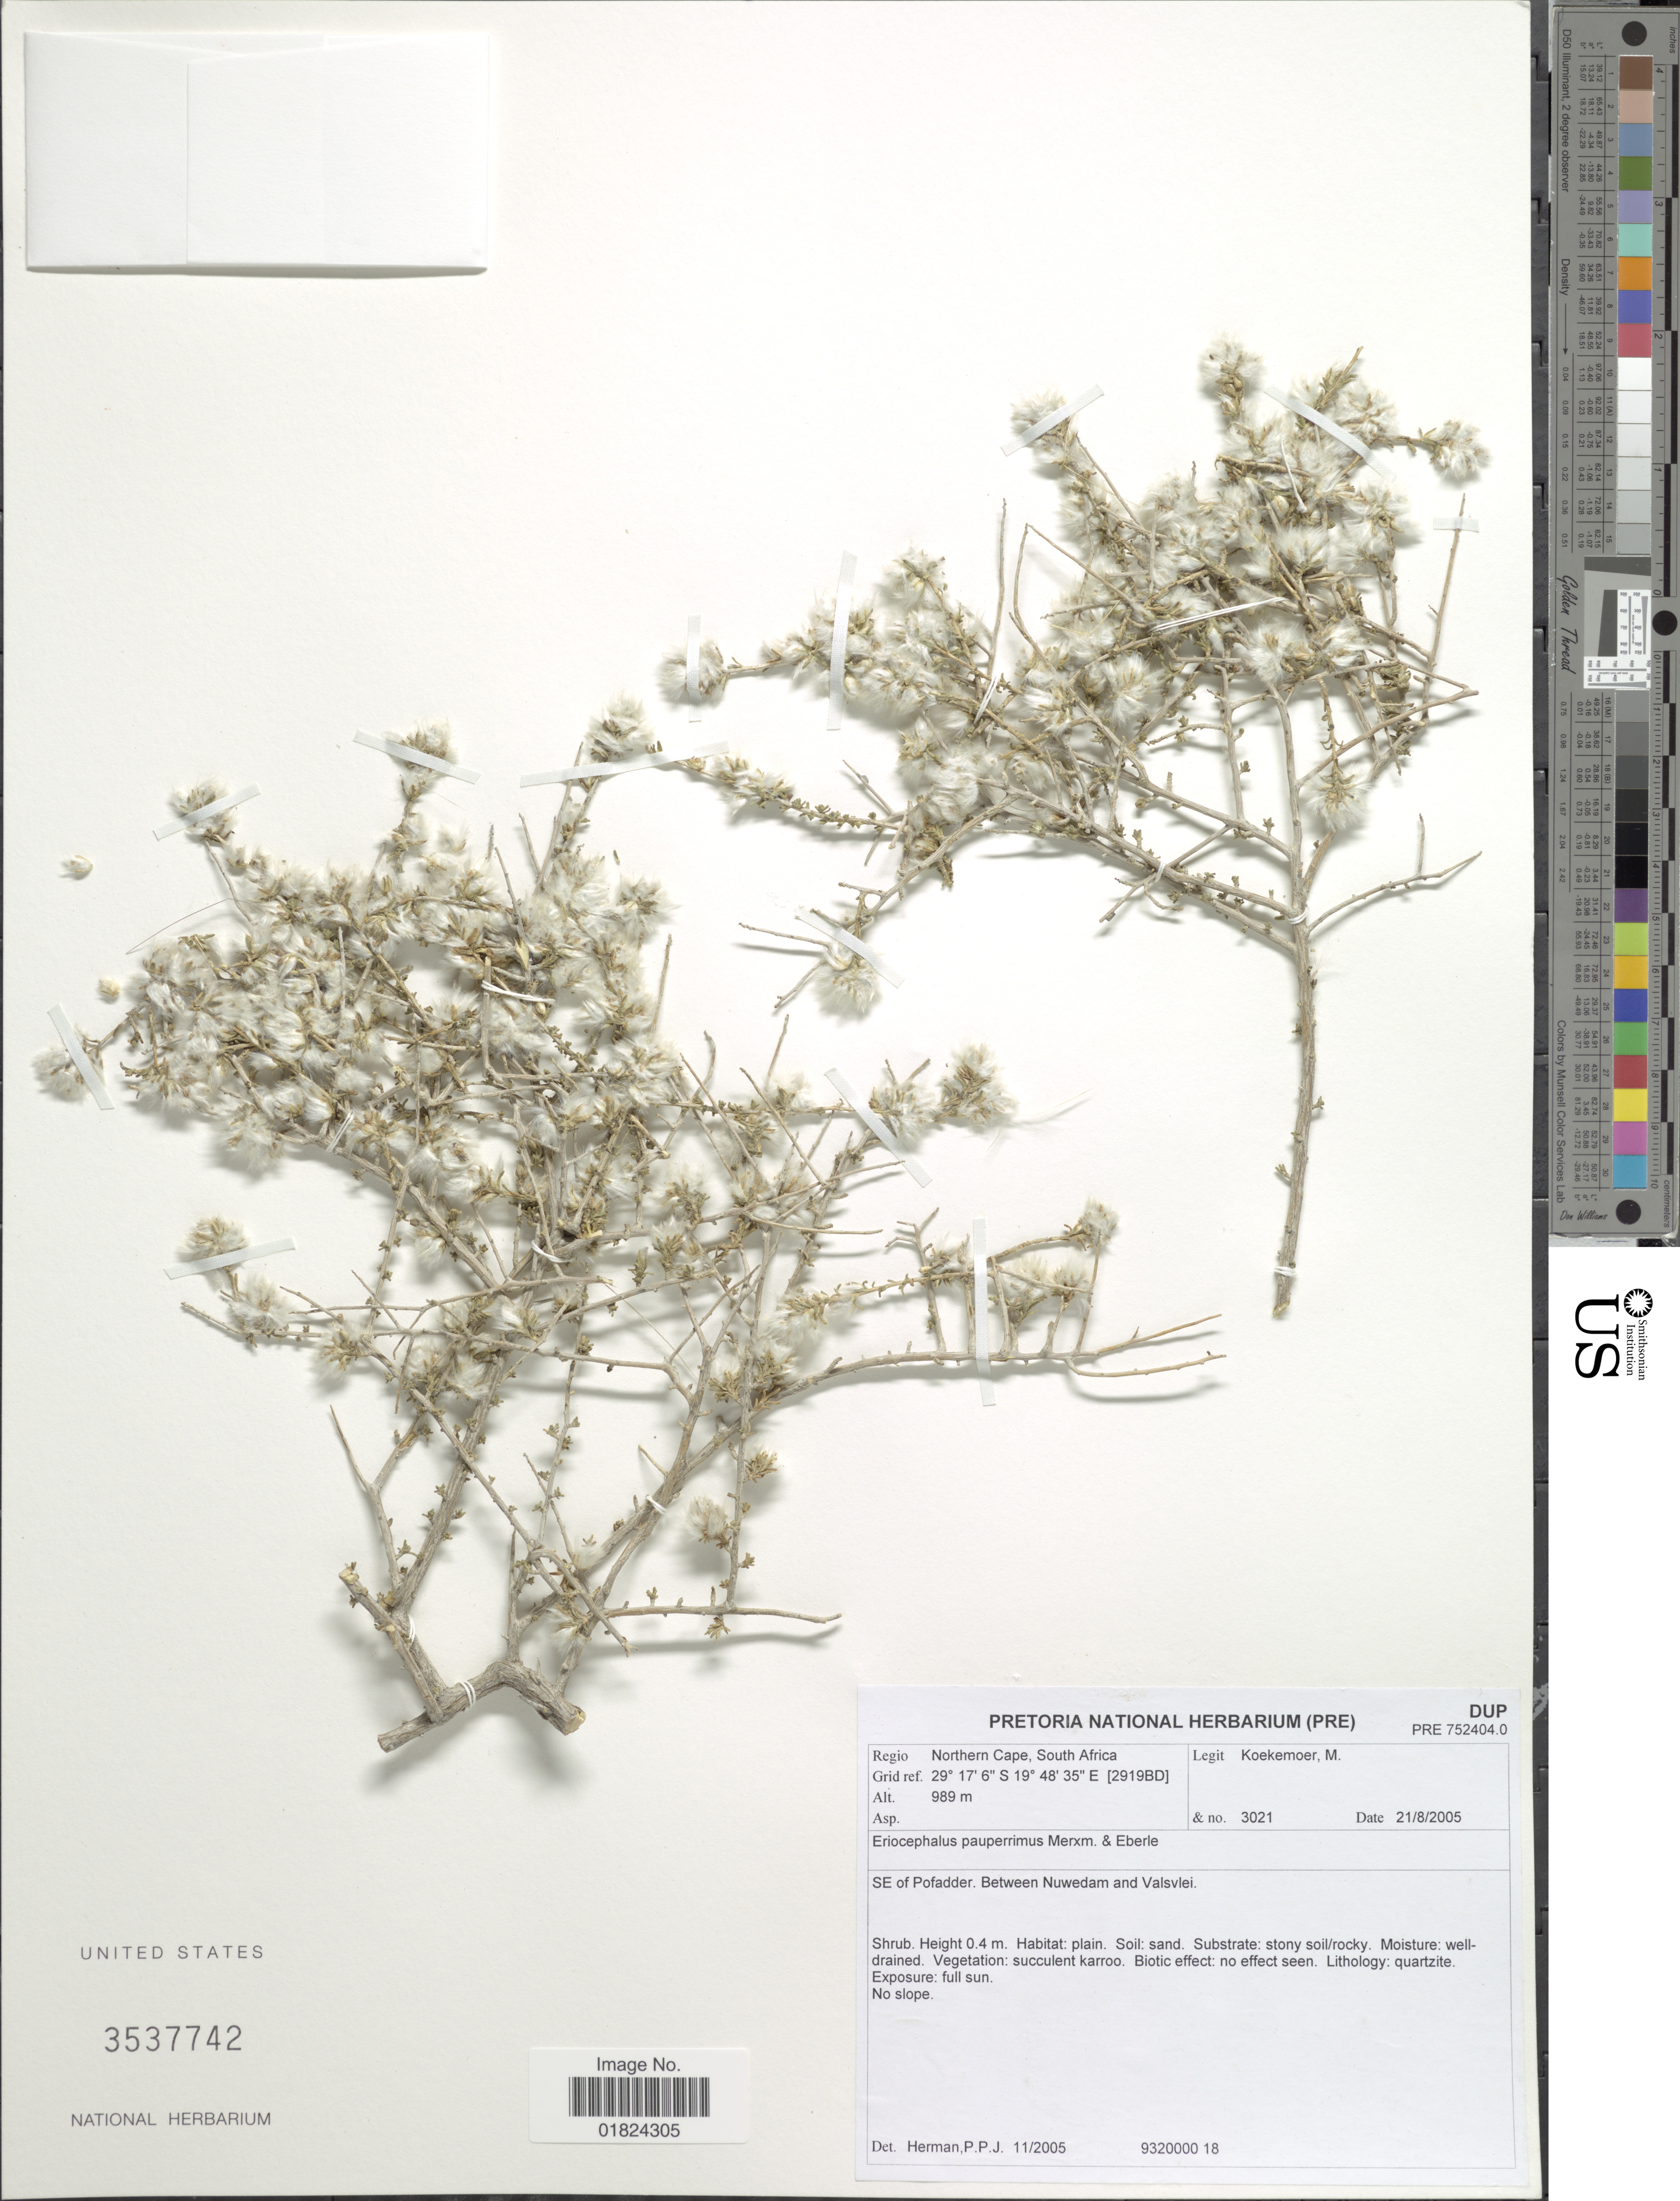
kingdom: Plantae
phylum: Tracheophyta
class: Magnoliopsida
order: Asterales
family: Asteraceae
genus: Eriocephalus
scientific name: Eriocephalus pauperrimus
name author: Merxm. & Eberle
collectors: M. Koekemoer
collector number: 3021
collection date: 2005-08-21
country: South Africa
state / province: Northern Cape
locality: SE of Pofadder, between Nuwedam and Valsvlei.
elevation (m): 989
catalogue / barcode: US 3537742